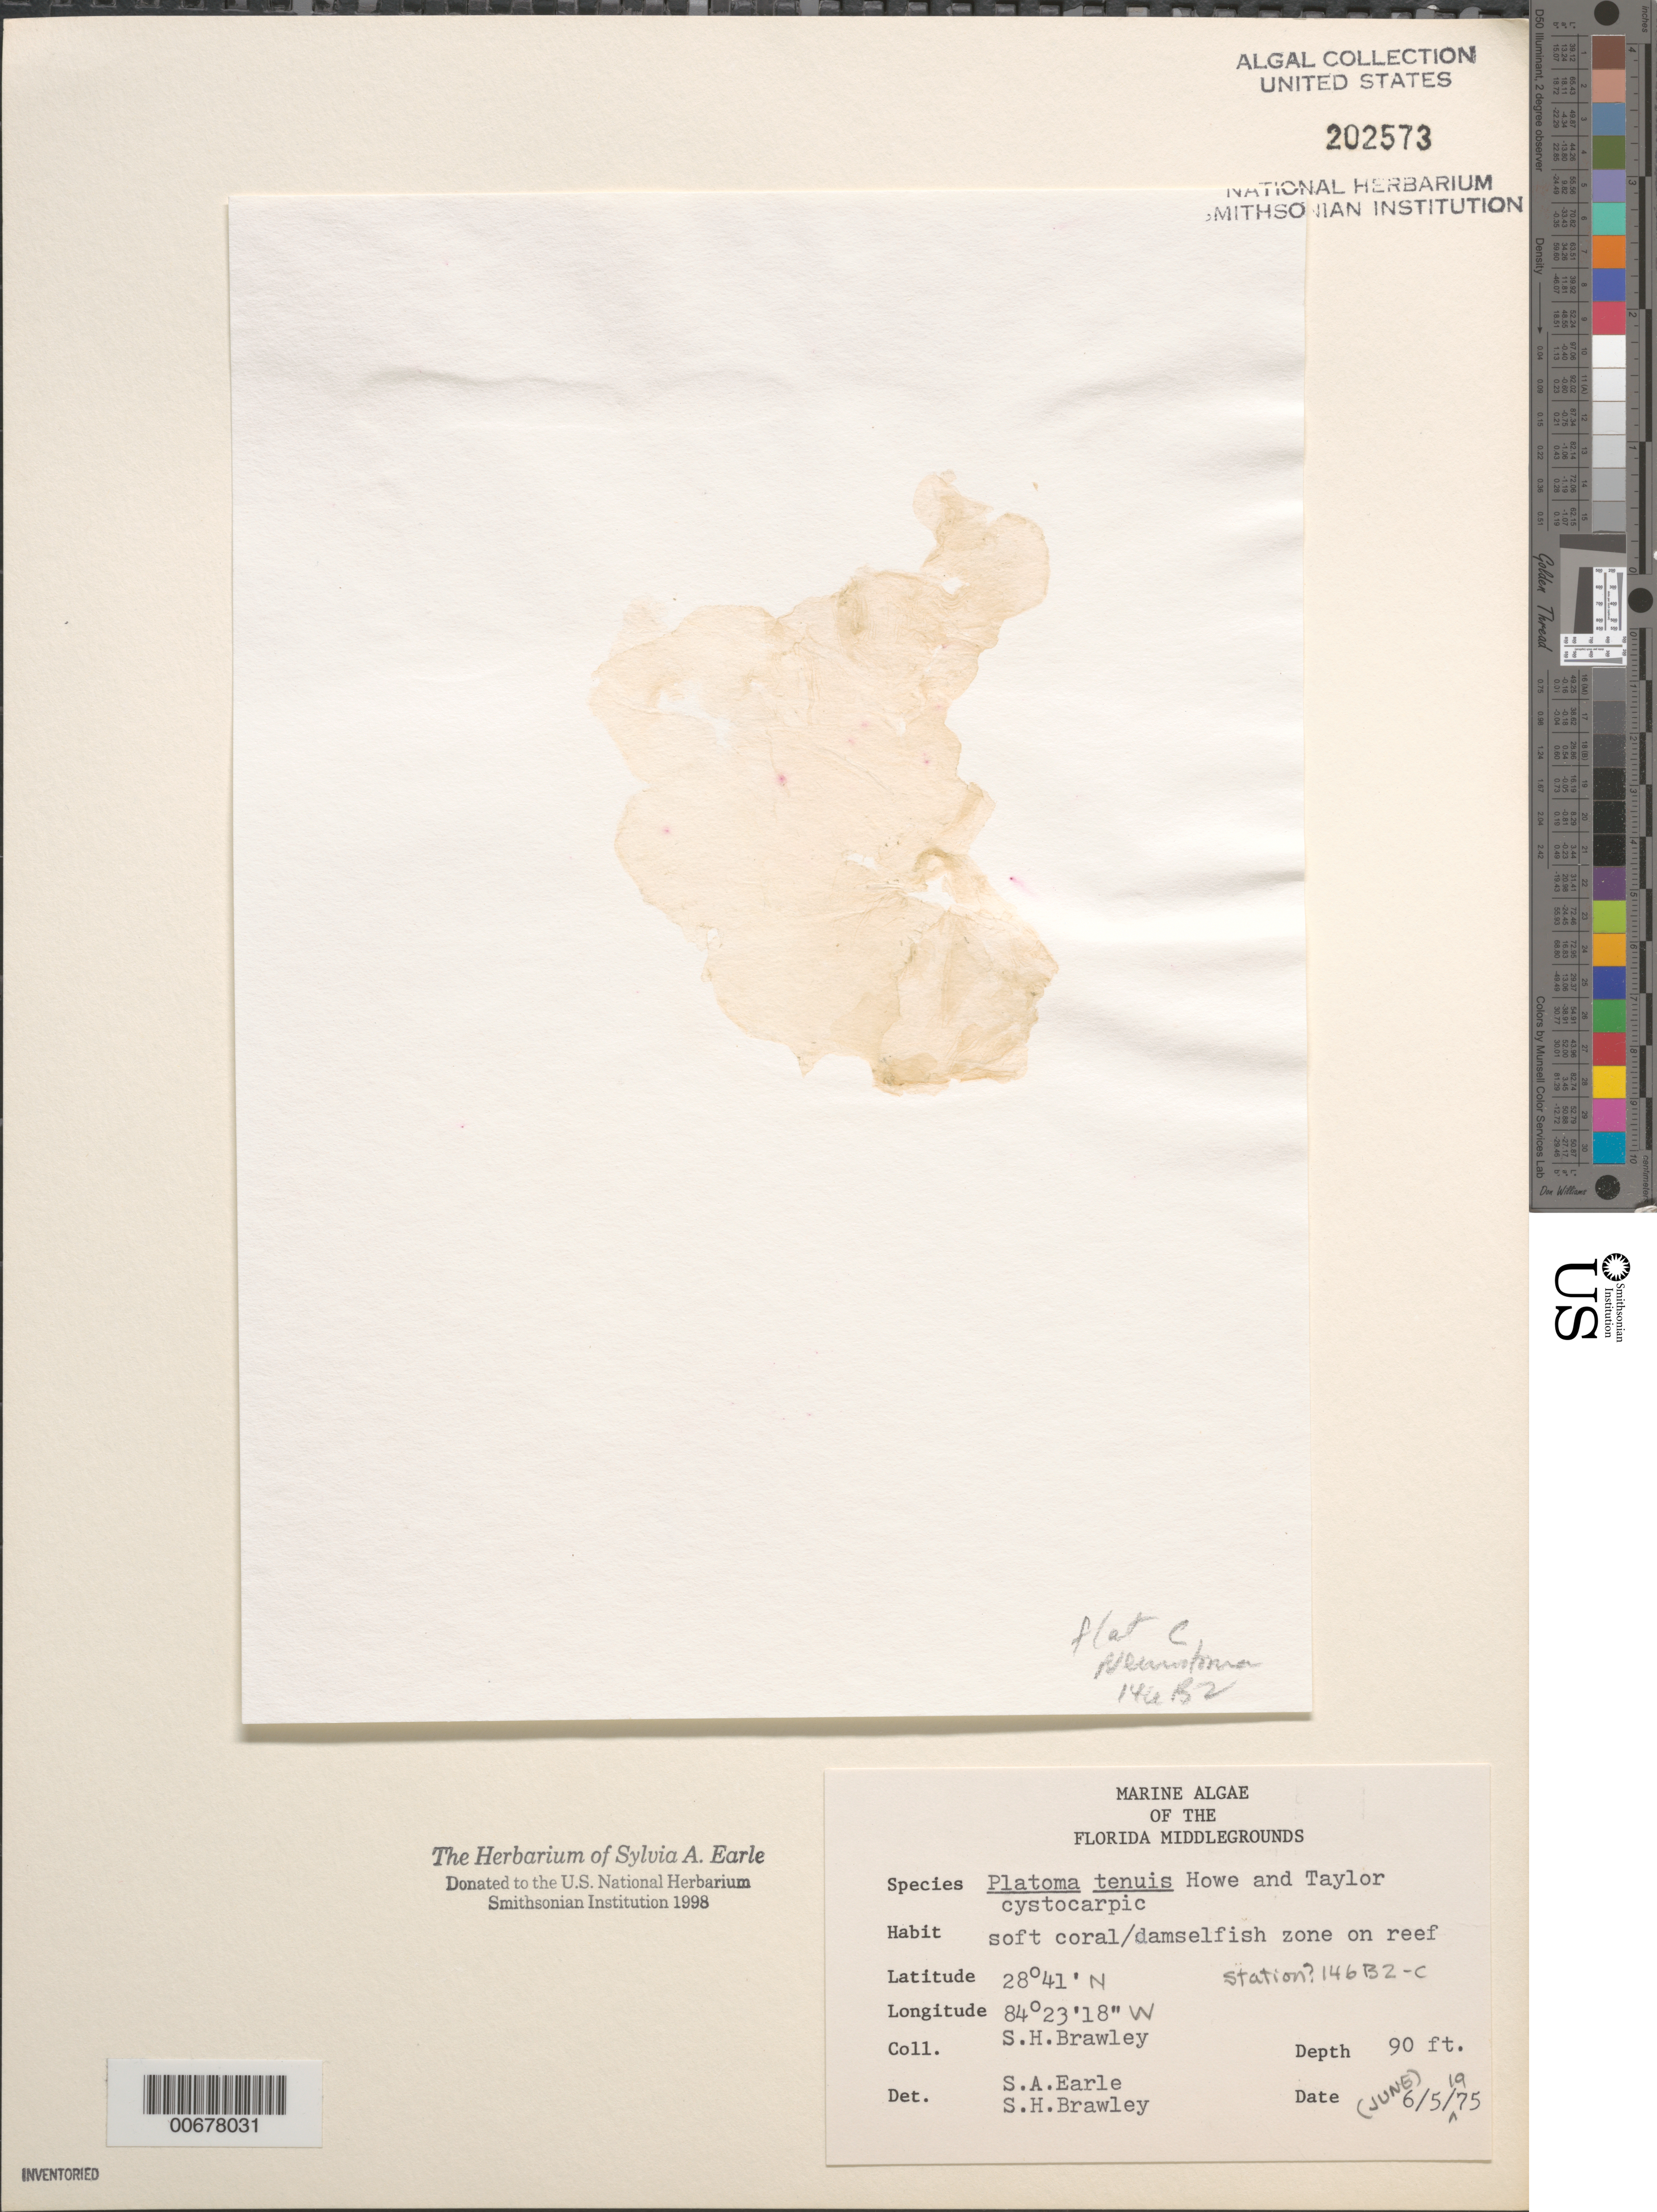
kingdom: Plantae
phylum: Rhodophyta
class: Florideophyceae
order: Nemastomatales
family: Nemastomataceae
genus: Predaea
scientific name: Predaea tenuis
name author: (M. Howe & W.R. Taylor) Bula-Meyer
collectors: S. Brawley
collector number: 146B2-C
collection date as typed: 05 Jun 1975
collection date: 1975-06-05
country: United States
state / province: Florida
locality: Florida Middle Grounds, Gulf of Mexico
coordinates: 28 41' N, 84 23' 18" W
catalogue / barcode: US 202573